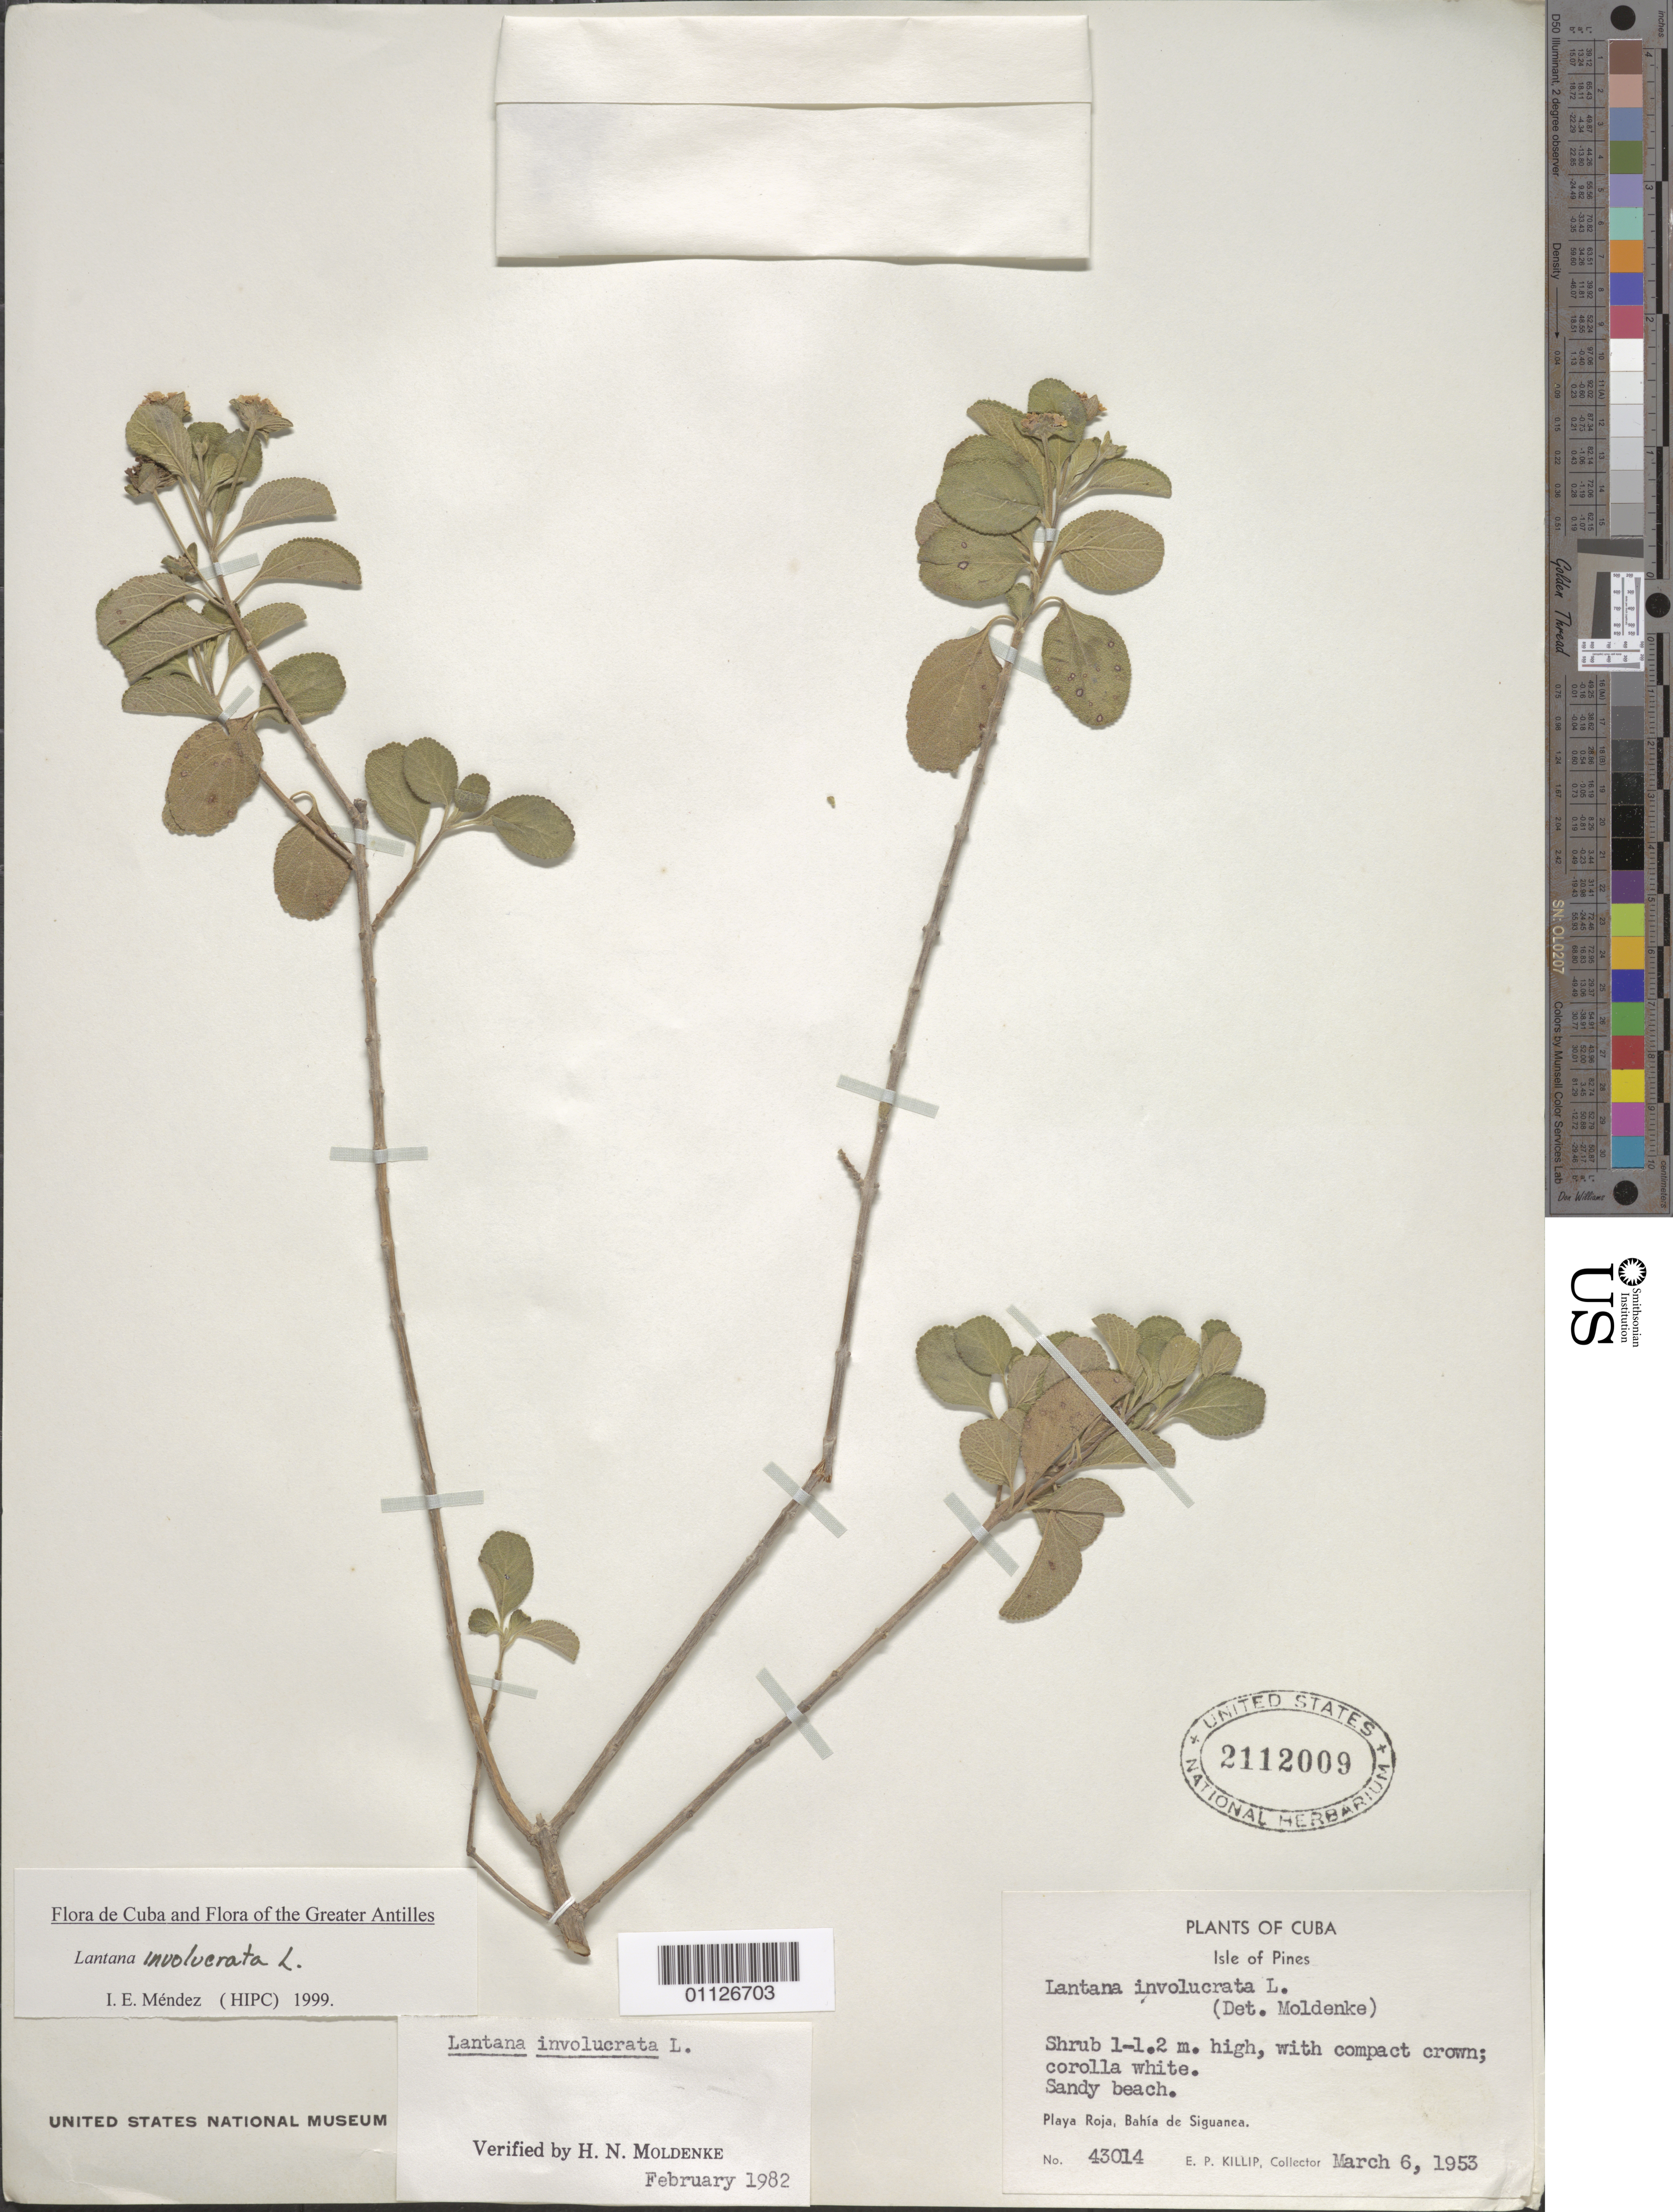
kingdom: Plantae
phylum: Tracheophyta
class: Magnoliopsida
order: Lamiales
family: Verbenaceae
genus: Lantana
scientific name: Lantana involucrata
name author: L.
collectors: E. P. Killip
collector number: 43014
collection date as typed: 06 Mar 1953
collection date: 1953-03-06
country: Cuba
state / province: Isla de La Juventud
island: Isla de la Juventud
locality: Playa Roja, Bahía de Siguanea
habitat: sandy beach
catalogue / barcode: US 2112009